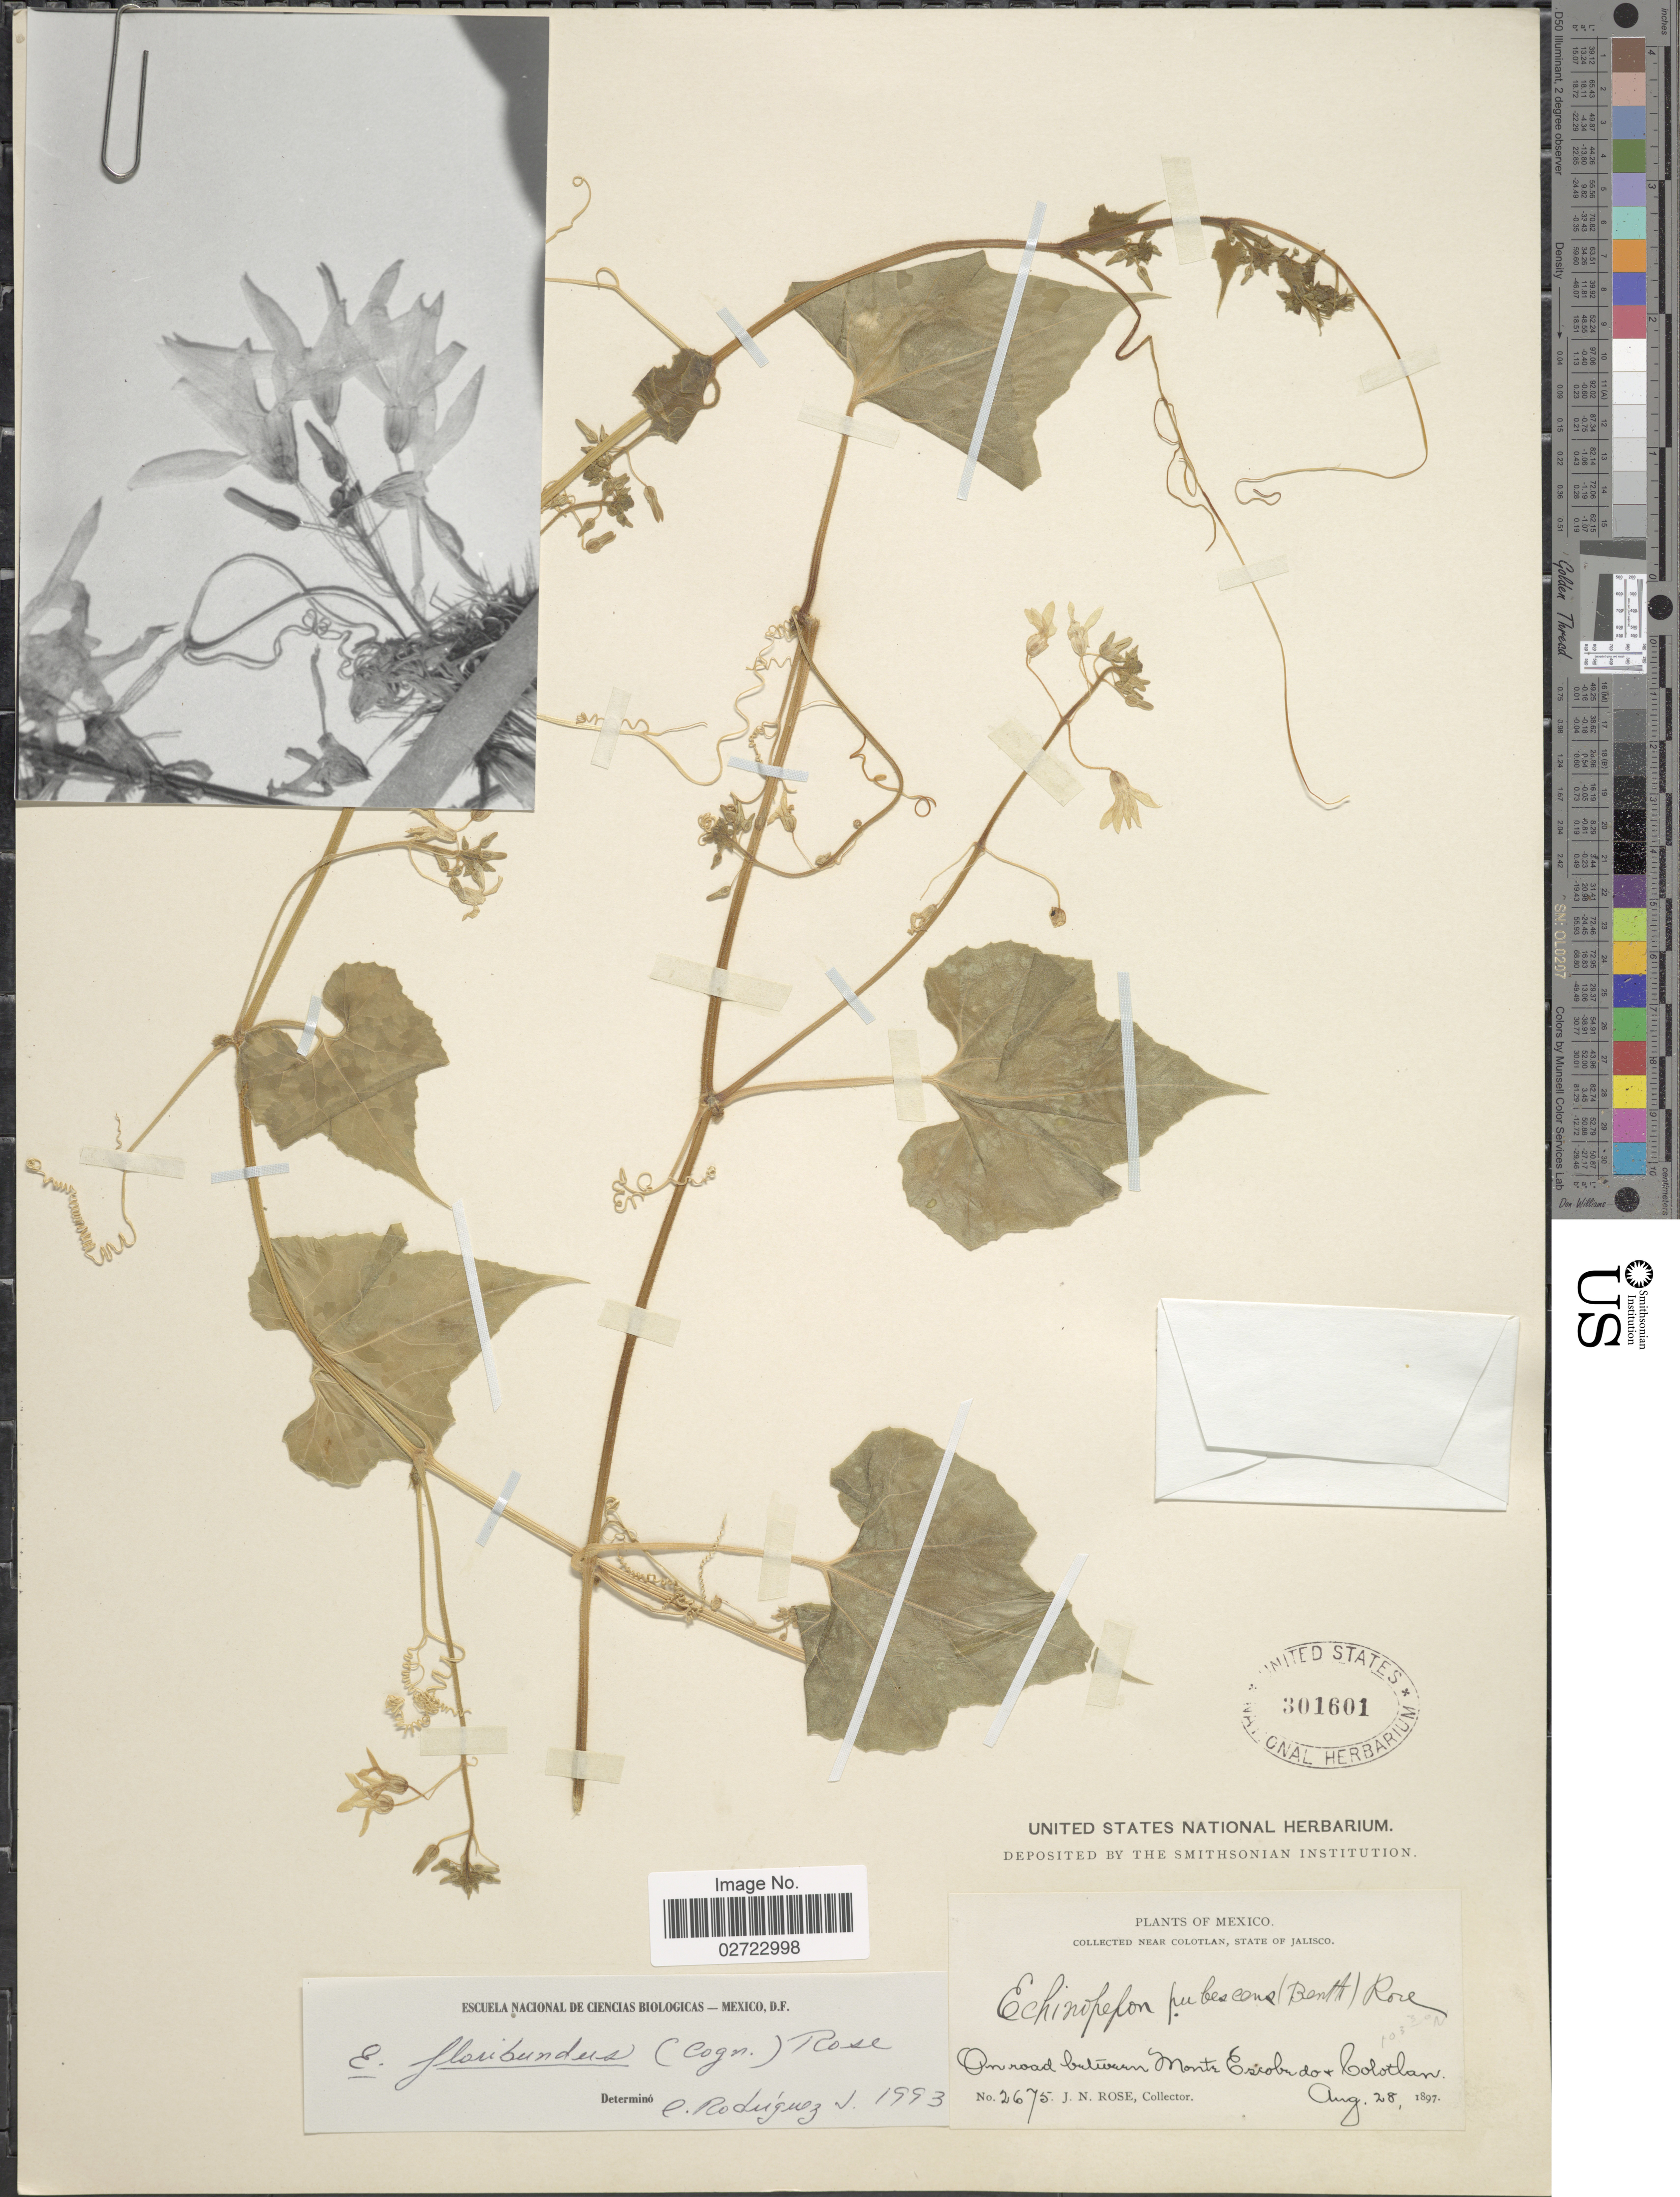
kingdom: Plantae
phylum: Tracheophyta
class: Magnoliopsida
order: Cucurbitales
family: Cucurbitaceae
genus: Echinopepon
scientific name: Echinopepon floribundus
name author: (Cogn.) Rose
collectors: J. N. Rose & J. H. Painter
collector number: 2675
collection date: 1897-08-28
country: Mexico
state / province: Jalisco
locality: Near Colotlan, on road between Monte Escobar + Colotlan.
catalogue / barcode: US 301601